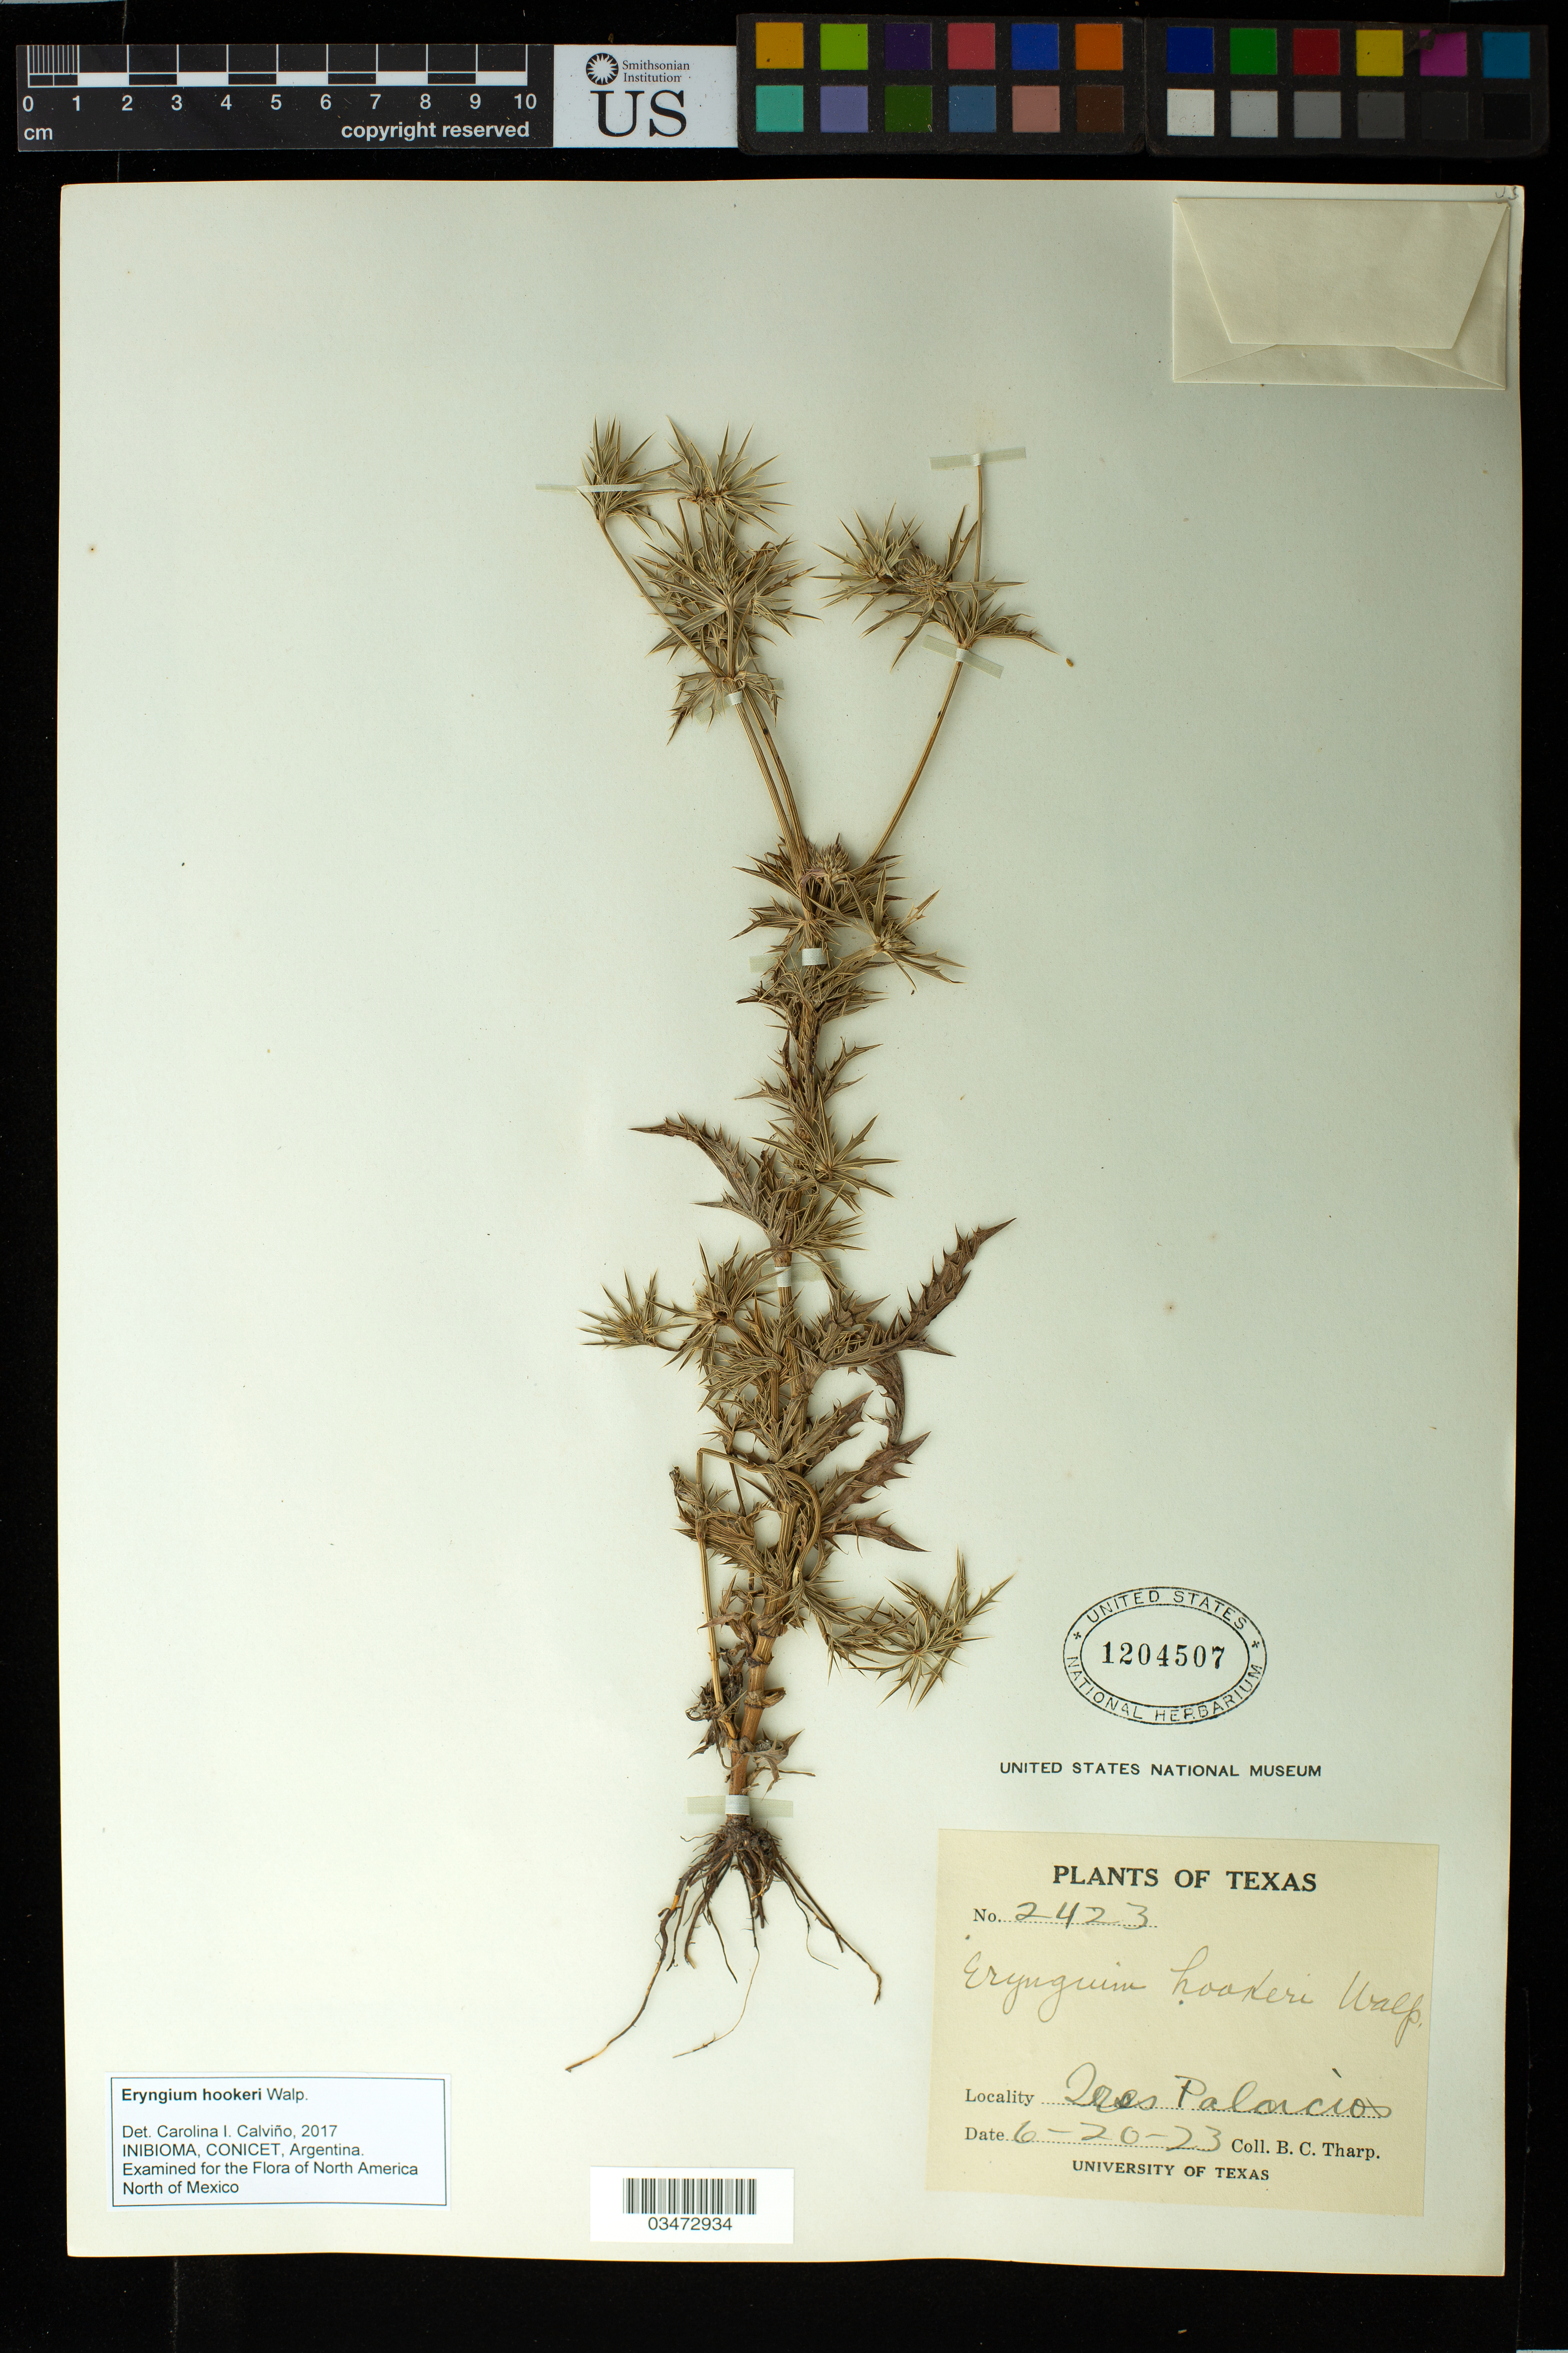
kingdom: Plantae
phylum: Tracheophyta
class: Magnoliopsida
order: Apiales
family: Apiaceae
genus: Eryngium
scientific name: Eryngium hookeri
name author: Walp.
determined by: Calviño, C. I.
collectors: B. C. Tharp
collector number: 2423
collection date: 1923-06-20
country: United States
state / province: Texas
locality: Palacios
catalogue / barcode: US 1204507